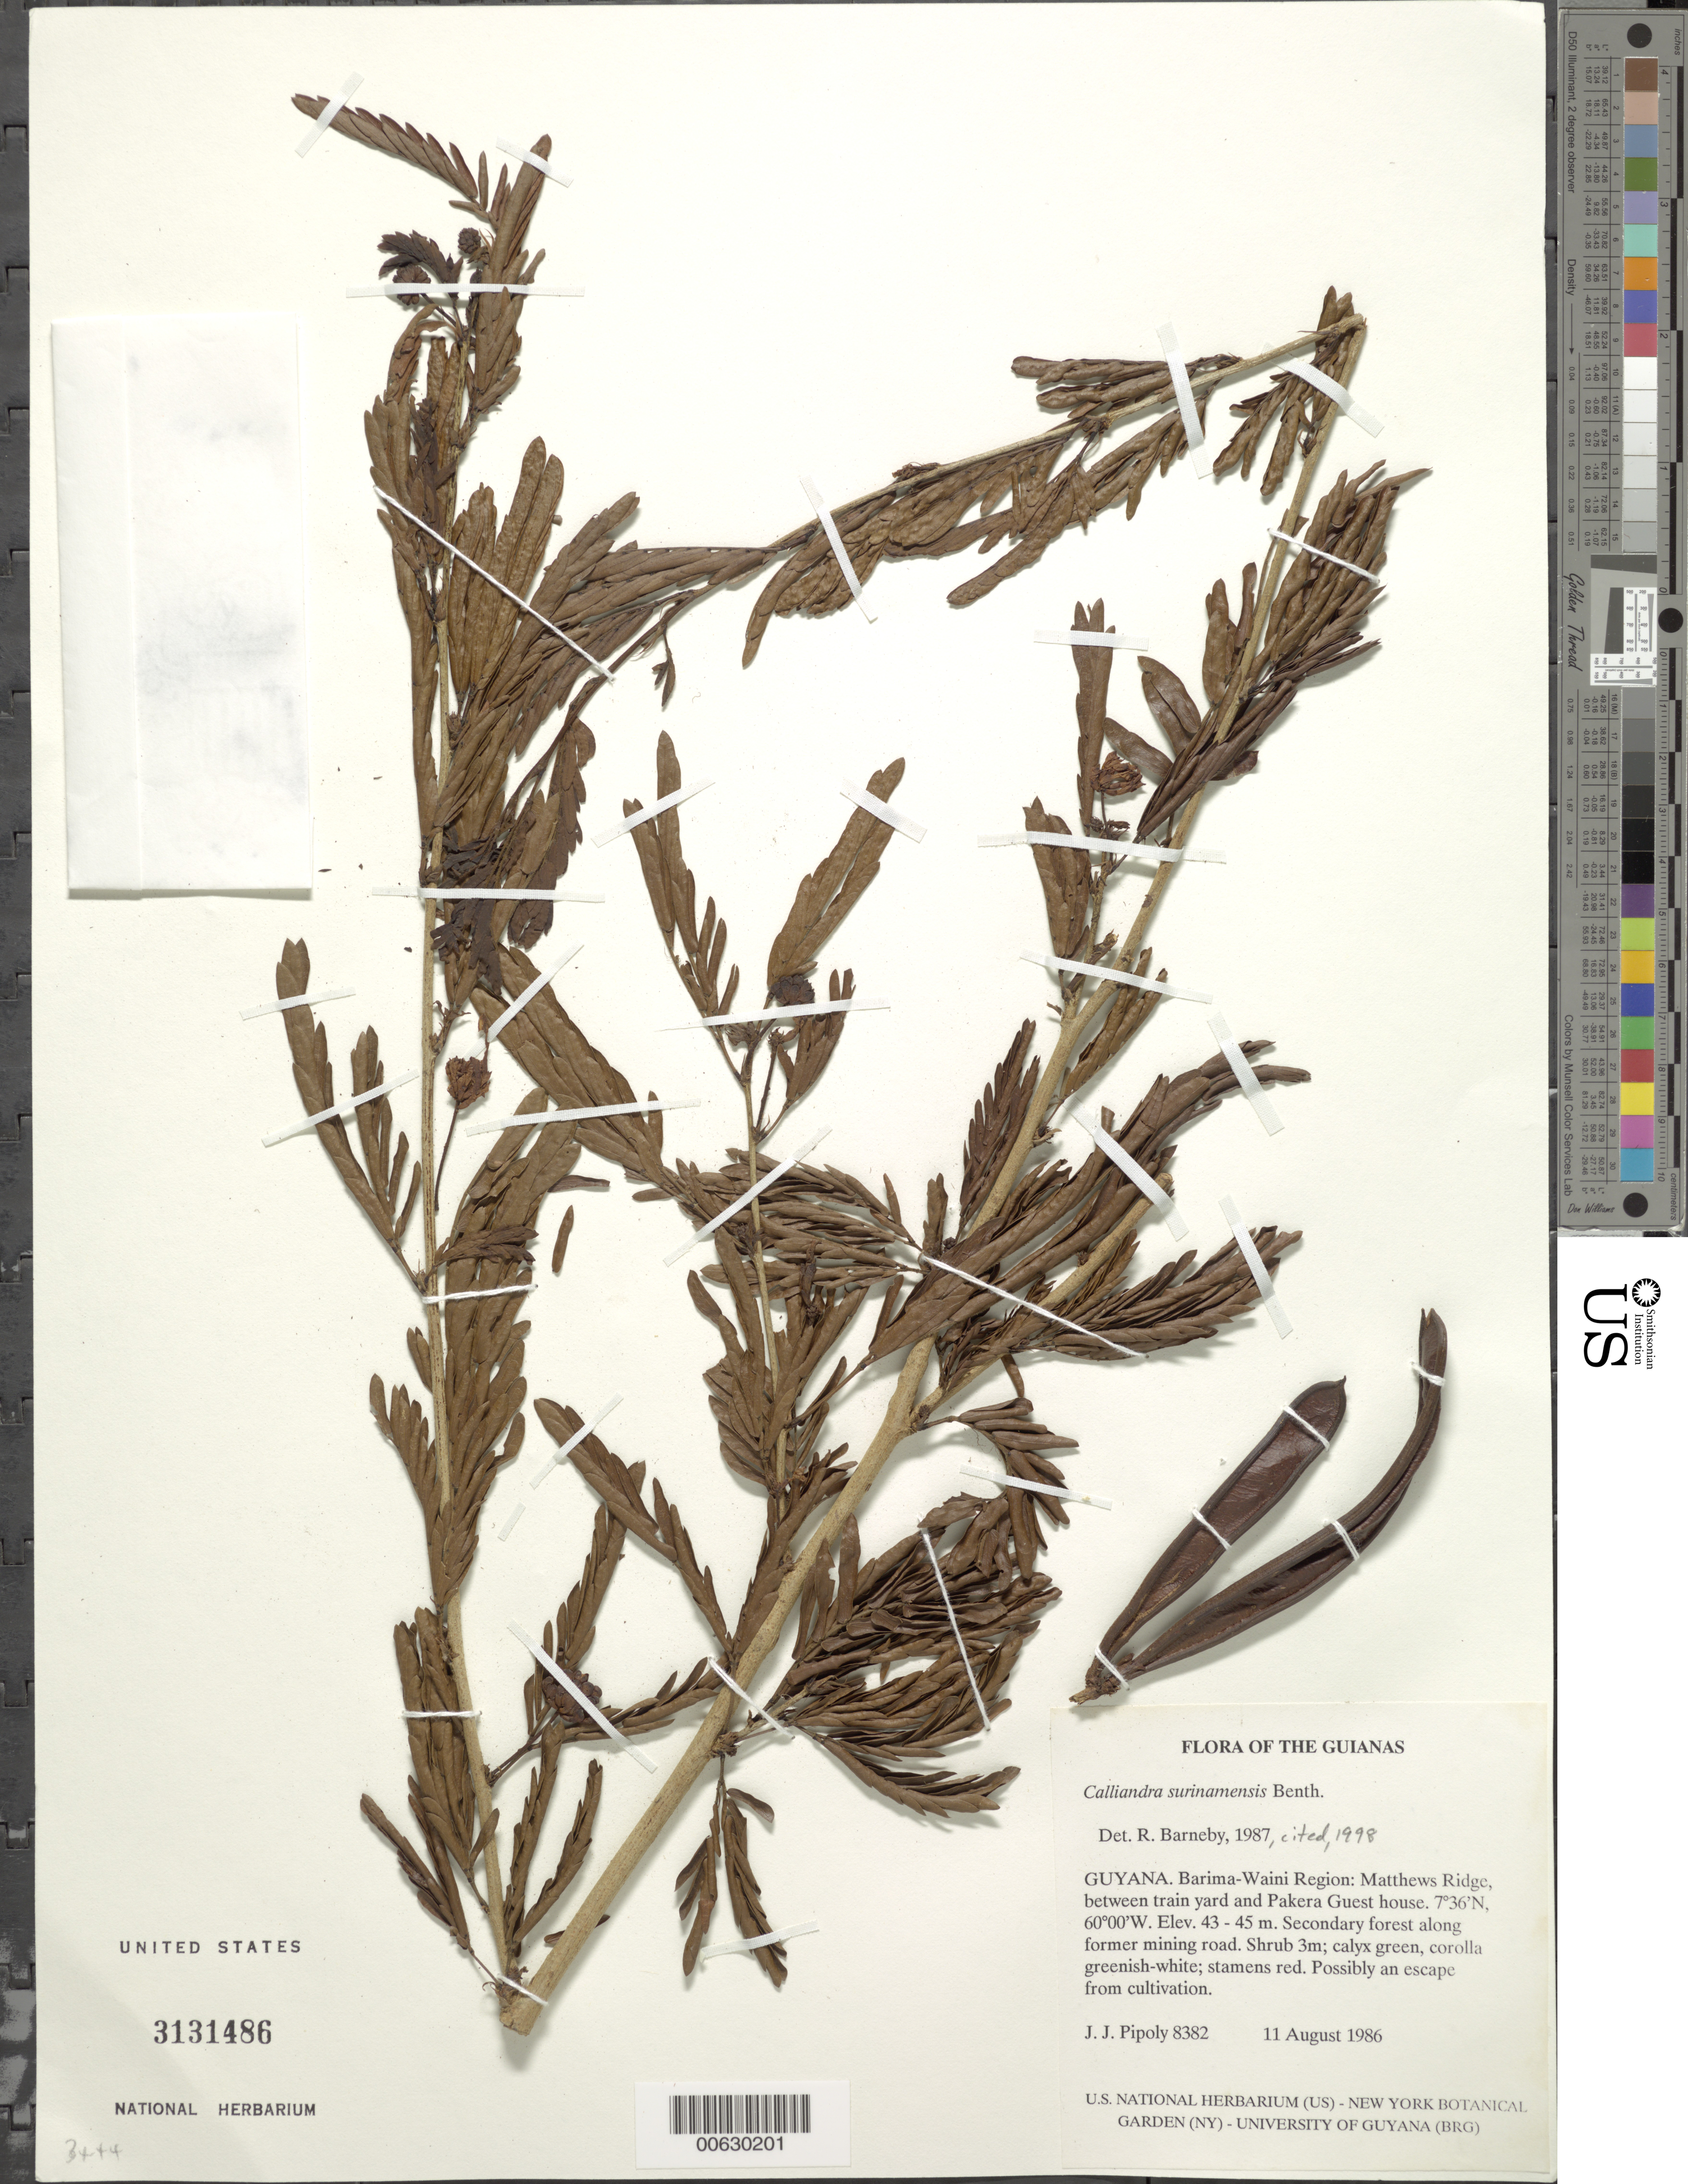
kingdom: Plantae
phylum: Tracheophyta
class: Magnoliopsida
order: Fabales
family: Fabaceae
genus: Calliandra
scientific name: Calliandra surinamensis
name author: Benth.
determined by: Barneby, Rupert C., (NY)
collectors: J. J. Pipoly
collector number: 8382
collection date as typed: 11 August 1986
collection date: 1986-08-11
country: Guyana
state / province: Barima-Waini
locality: Matthews Ridge, between train yard and Pakera Guest house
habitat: Secondary forest along former mining road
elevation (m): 45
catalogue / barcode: US 3131486